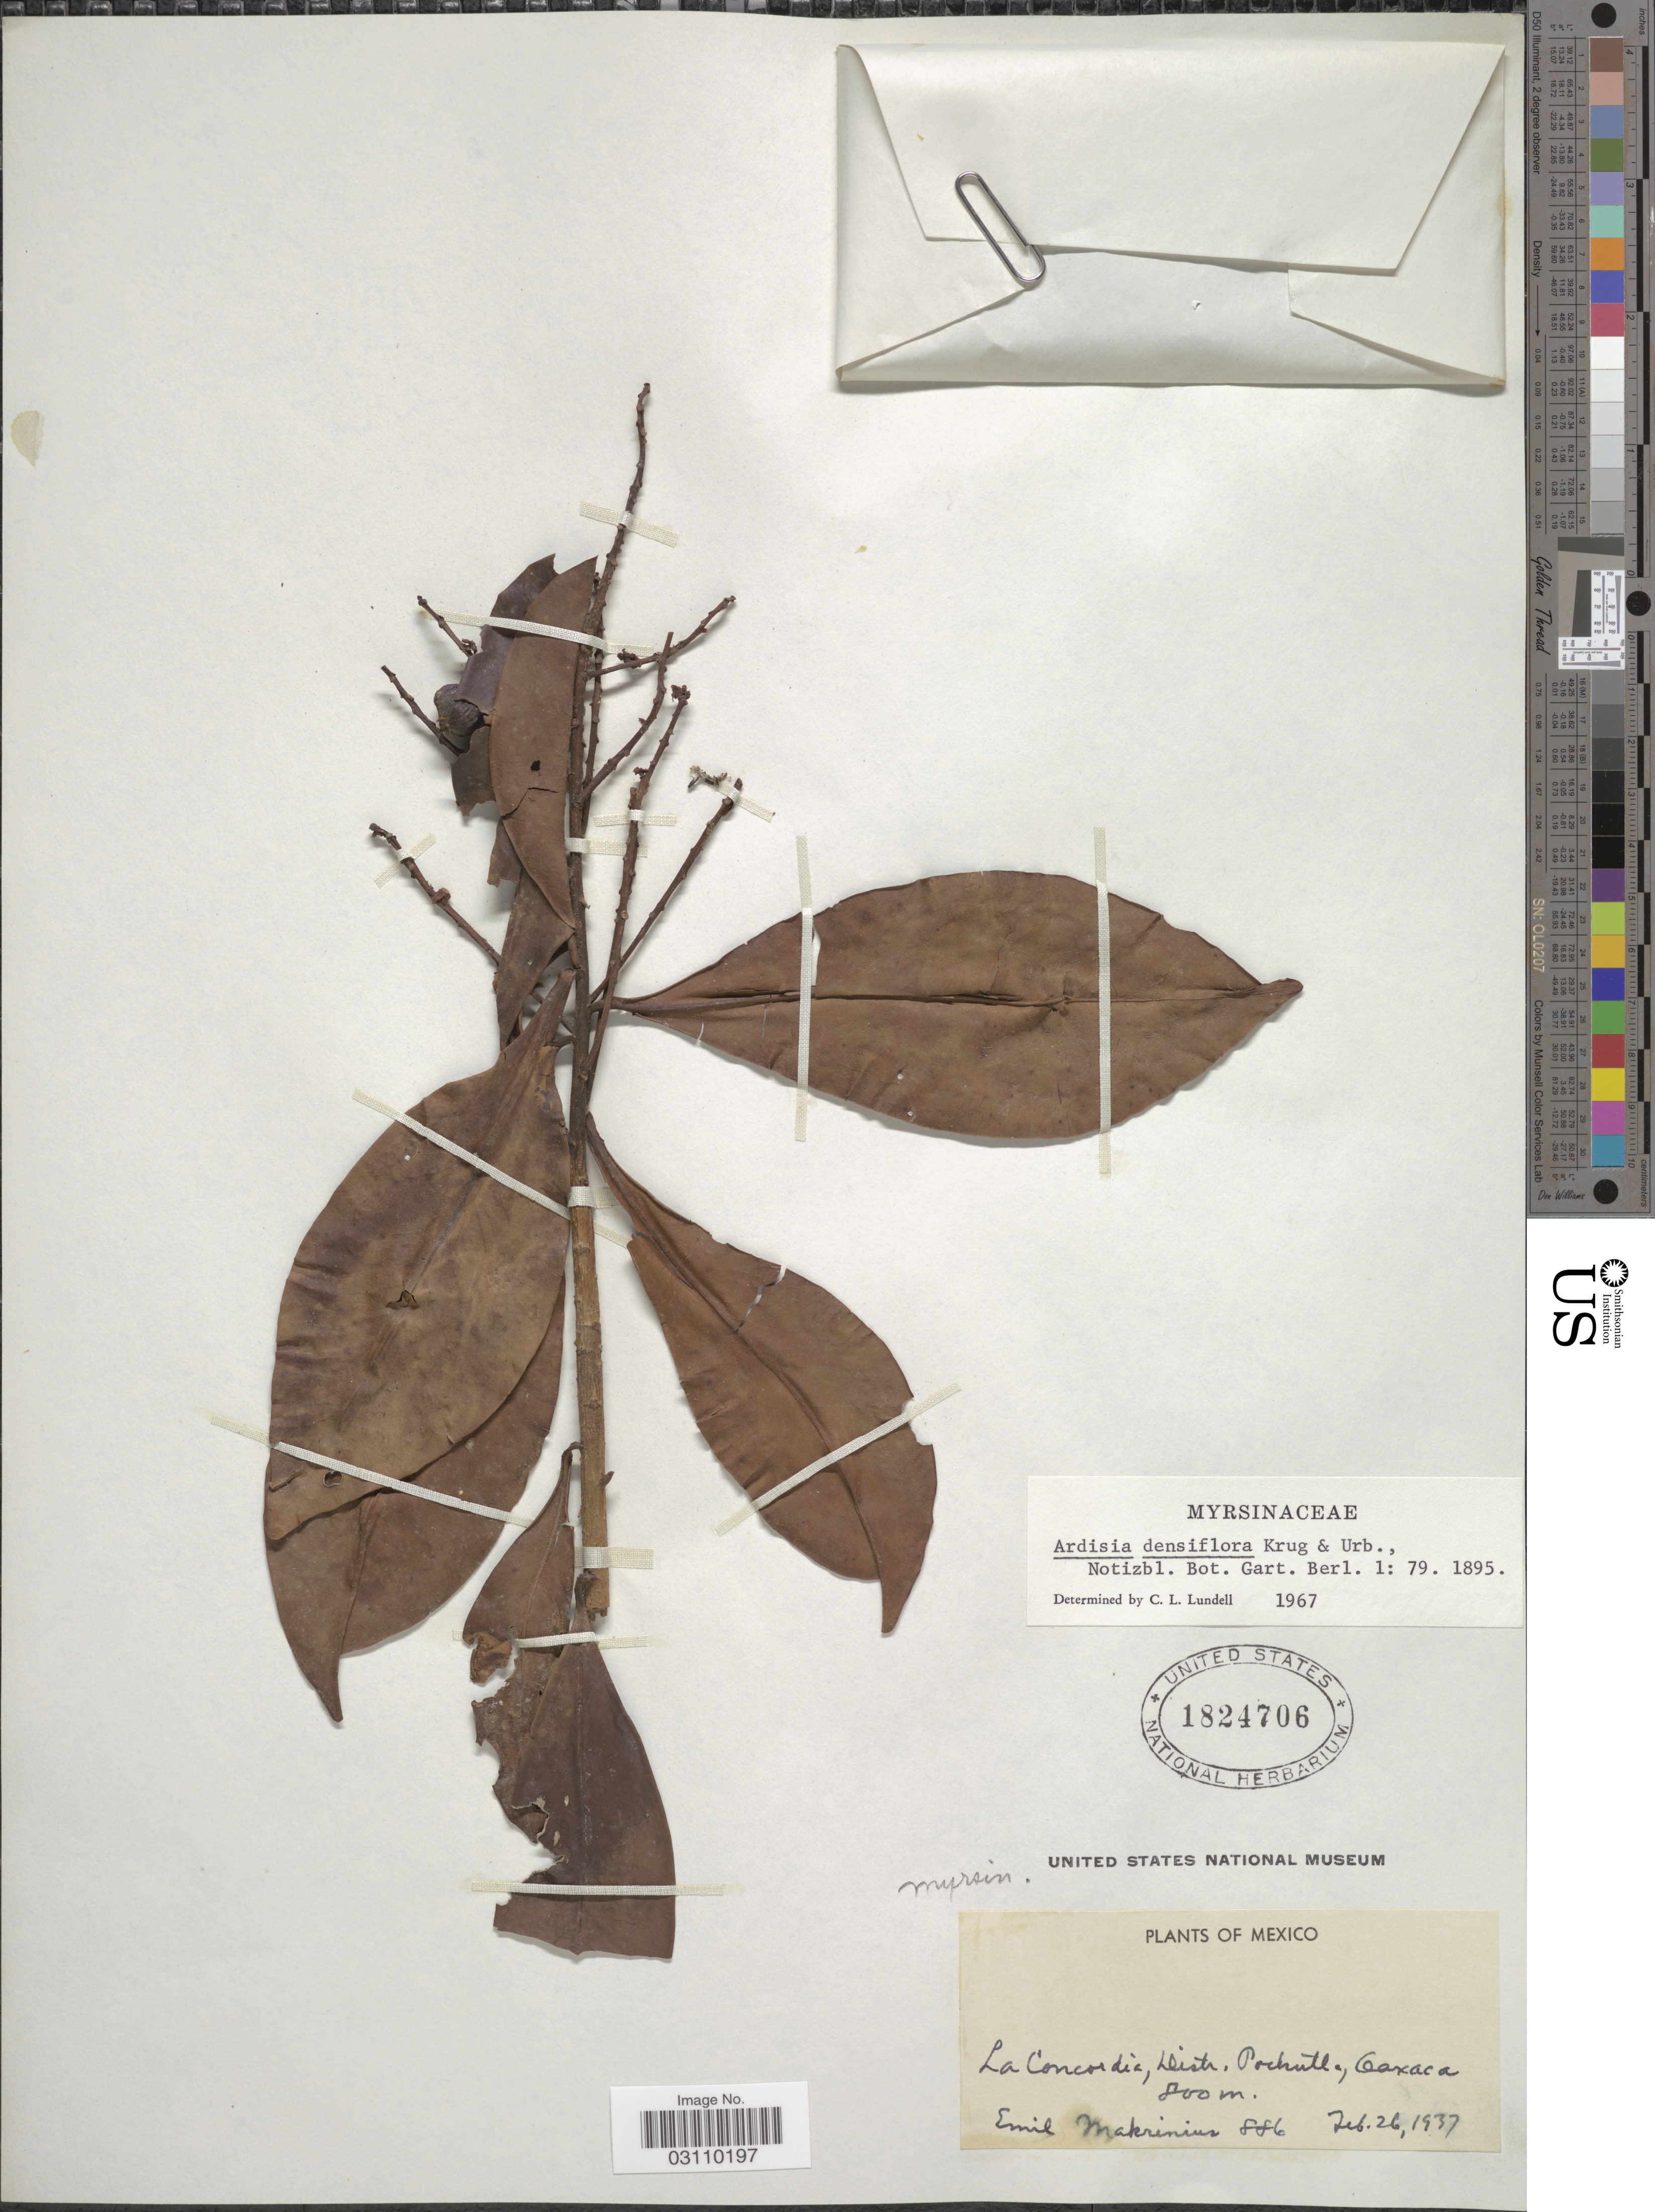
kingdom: Plantae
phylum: Tracheophyta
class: Magnoliopsida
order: Ericales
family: Primulaceae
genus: Ardisia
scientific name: Ardisia densiflora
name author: Krug & Urb.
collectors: E. Makrinius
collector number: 886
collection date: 1937-02-26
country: Mexico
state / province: Oaxaca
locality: La Concordia, Distr. Pochutl.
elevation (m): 800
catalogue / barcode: US 1824706